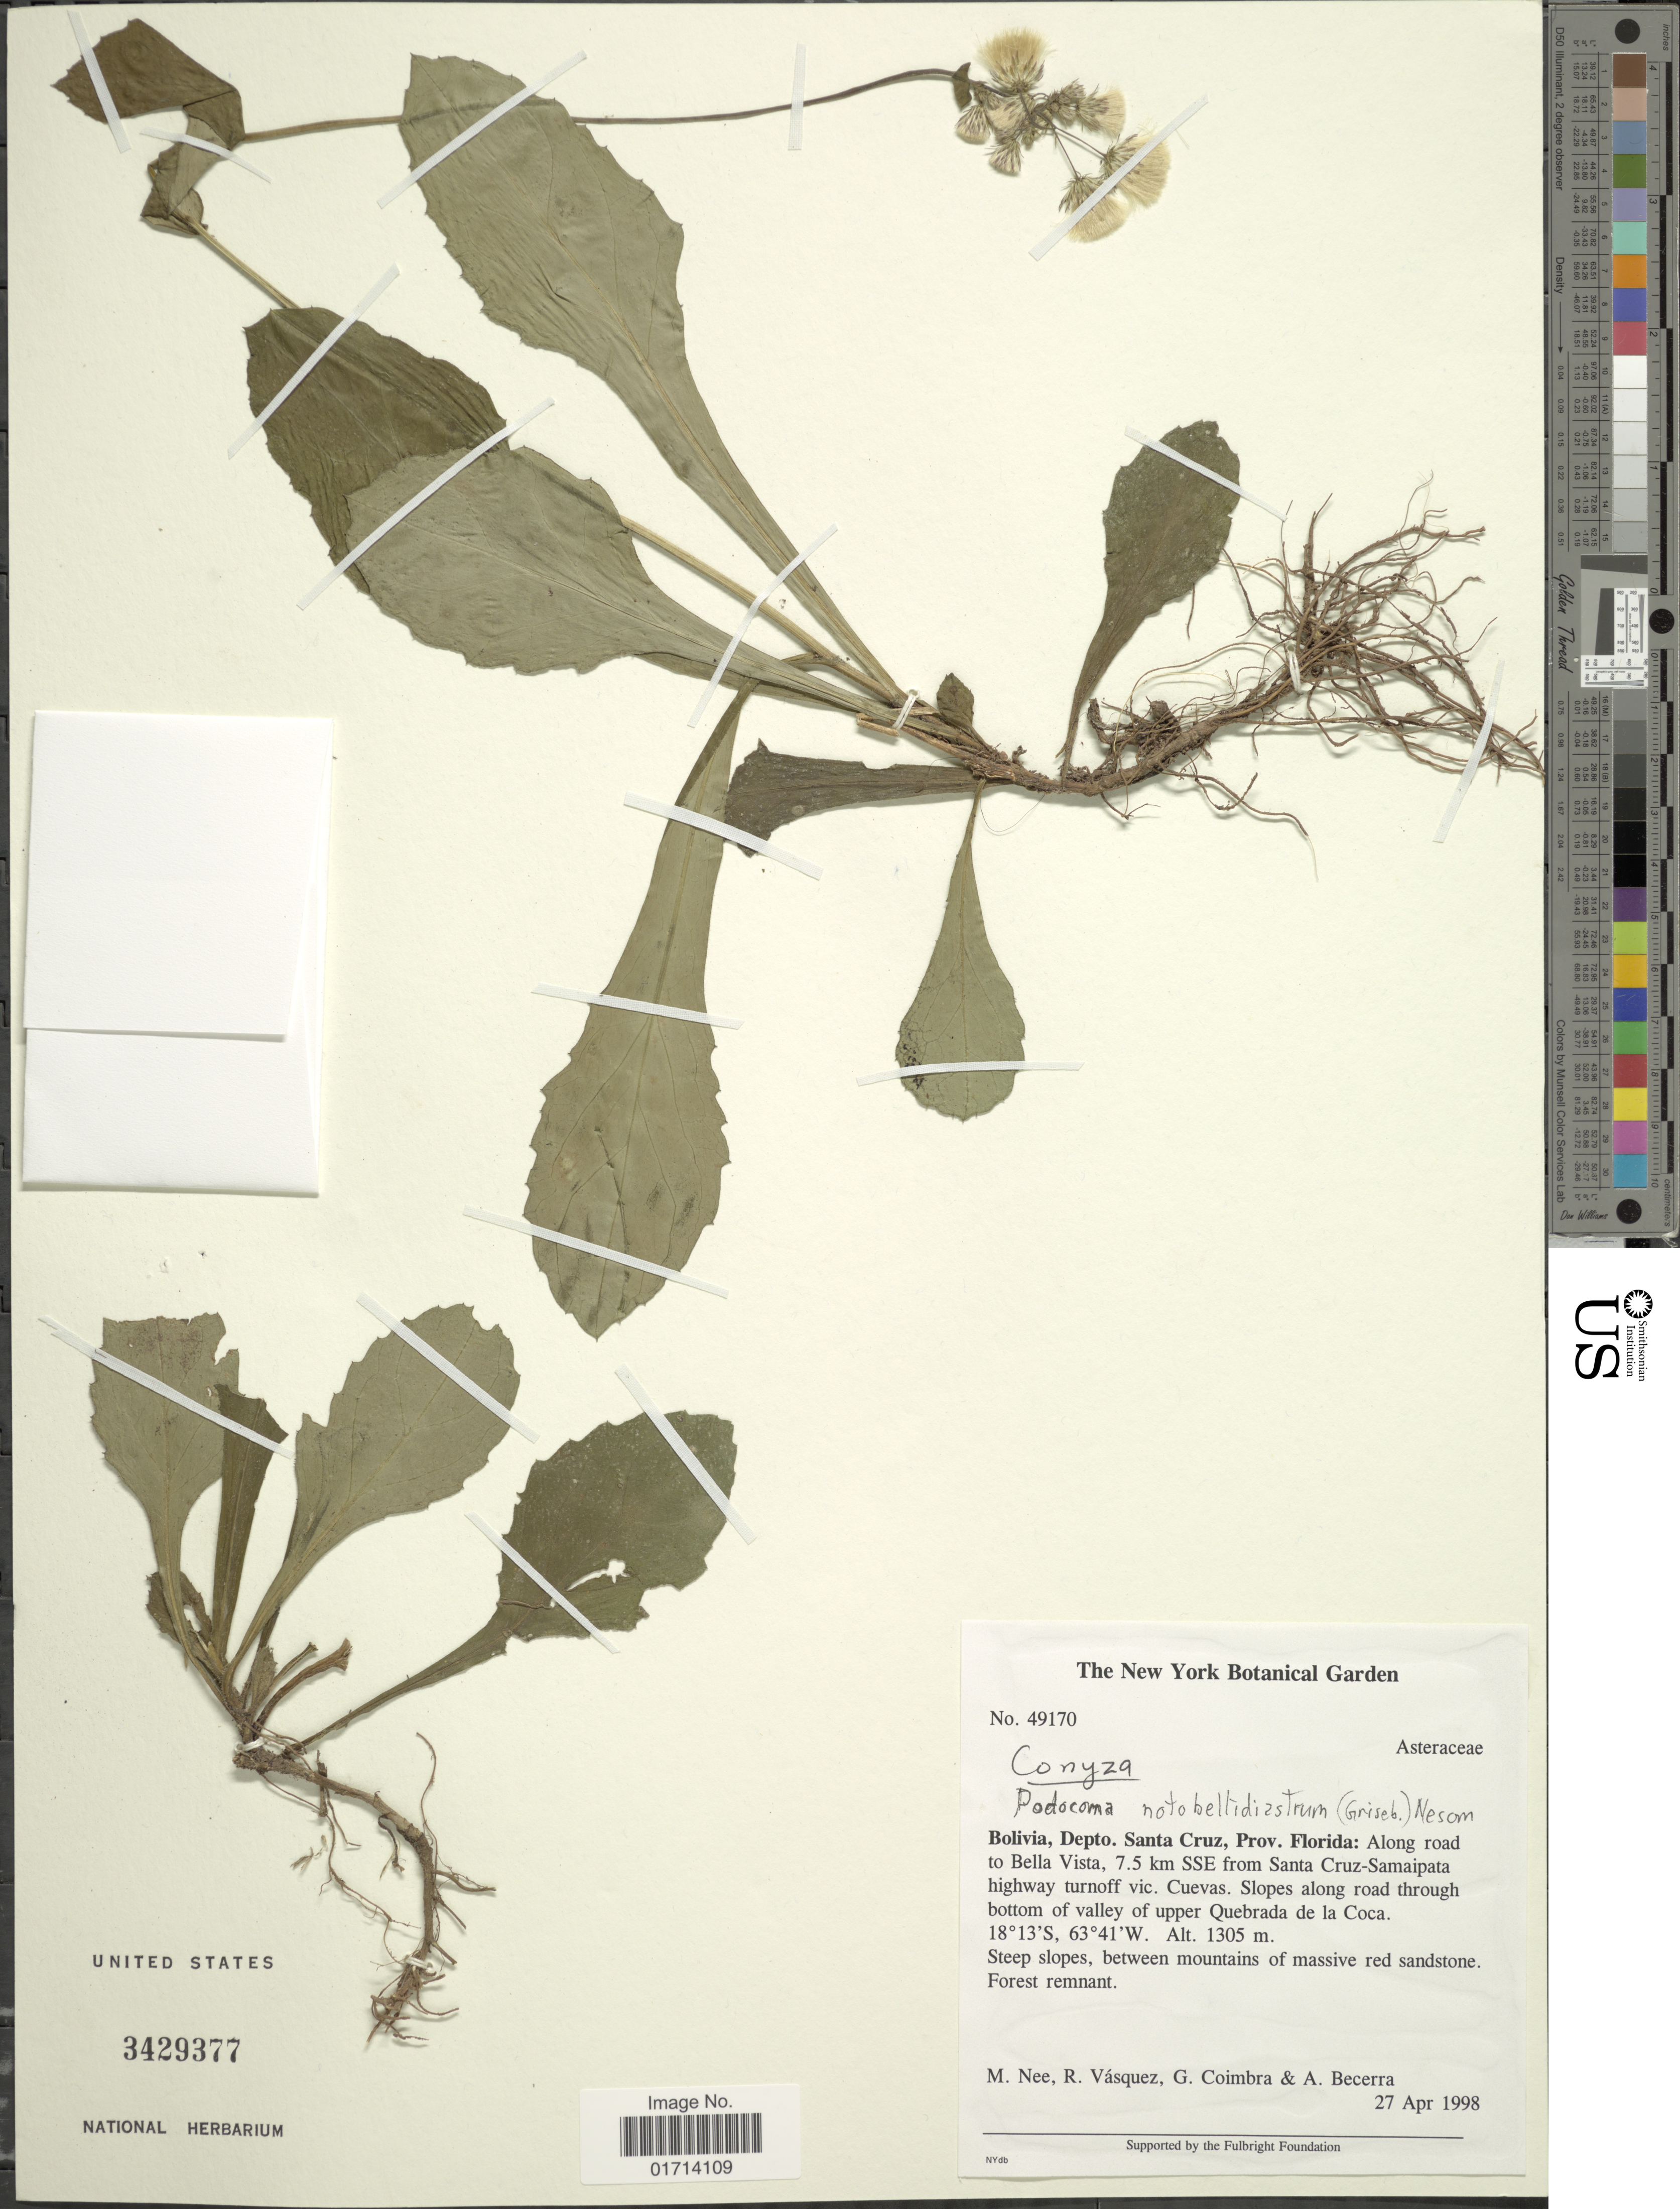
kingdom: Plantae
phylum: Tracheophyta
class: Magnoliopsida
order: Asterales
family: Asteraceae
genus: Podocoma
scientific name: Podocoma notobellidiastrum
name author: (Griseb.) G.L. Nesom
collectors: M. Nee, R. Vásquez, G. Coimbra & A. Becerra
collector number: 49170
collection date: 1998-04-27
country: Bolivia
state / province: Santa Cruz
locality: Prov. Florida: along road to Bella Vista, 7.5 km SSE from Santa Cruz-Samaipata highway turnoff vic, Cuevas, slopes along road through bottom of valley of upper Quebrada de la Coca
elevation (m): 1305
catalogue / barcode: US 3429377